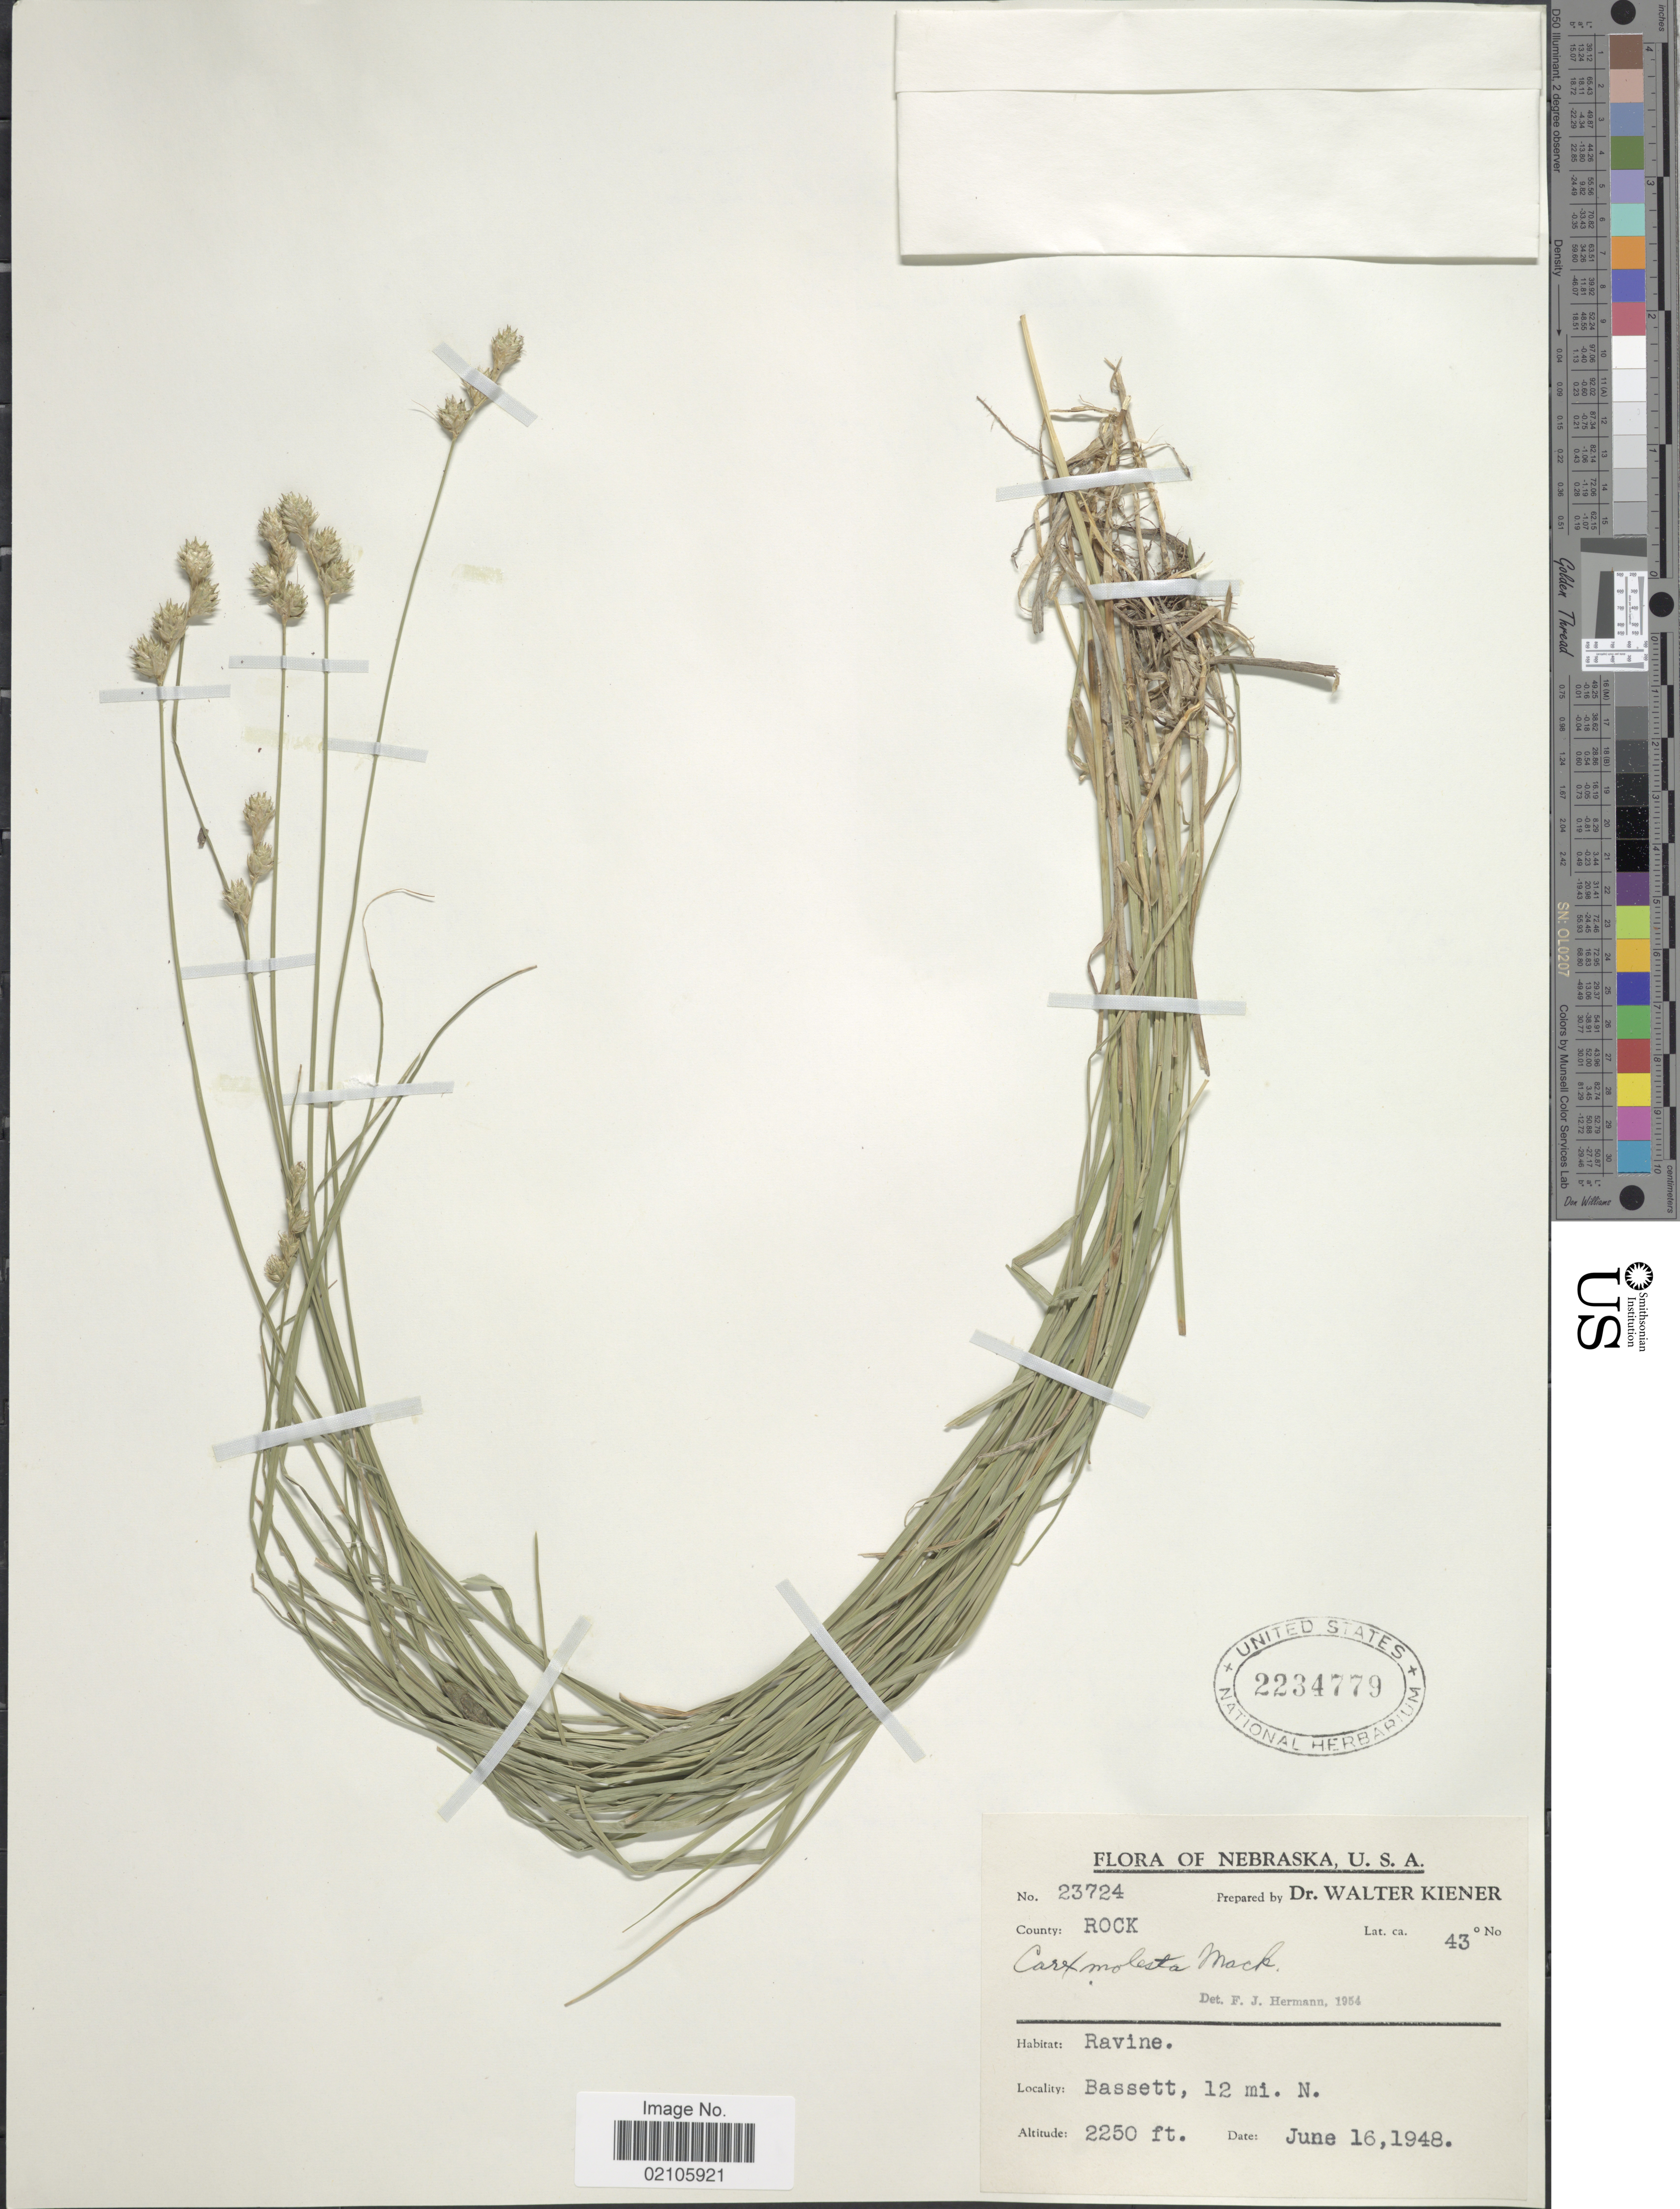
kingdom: Plantae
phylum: Tracheophyta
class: Liliopsida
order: Poales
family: Cyperaceae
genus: Carex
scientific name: Carex brevior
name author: (Dewey) Mack. ex Lunell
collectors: W. Kiener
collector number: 23724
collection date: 1948-06-16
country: United States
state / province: Nebraska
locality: County: Rock. Bassett, 12 mi. N.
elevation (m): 686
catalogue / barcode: US 2234779